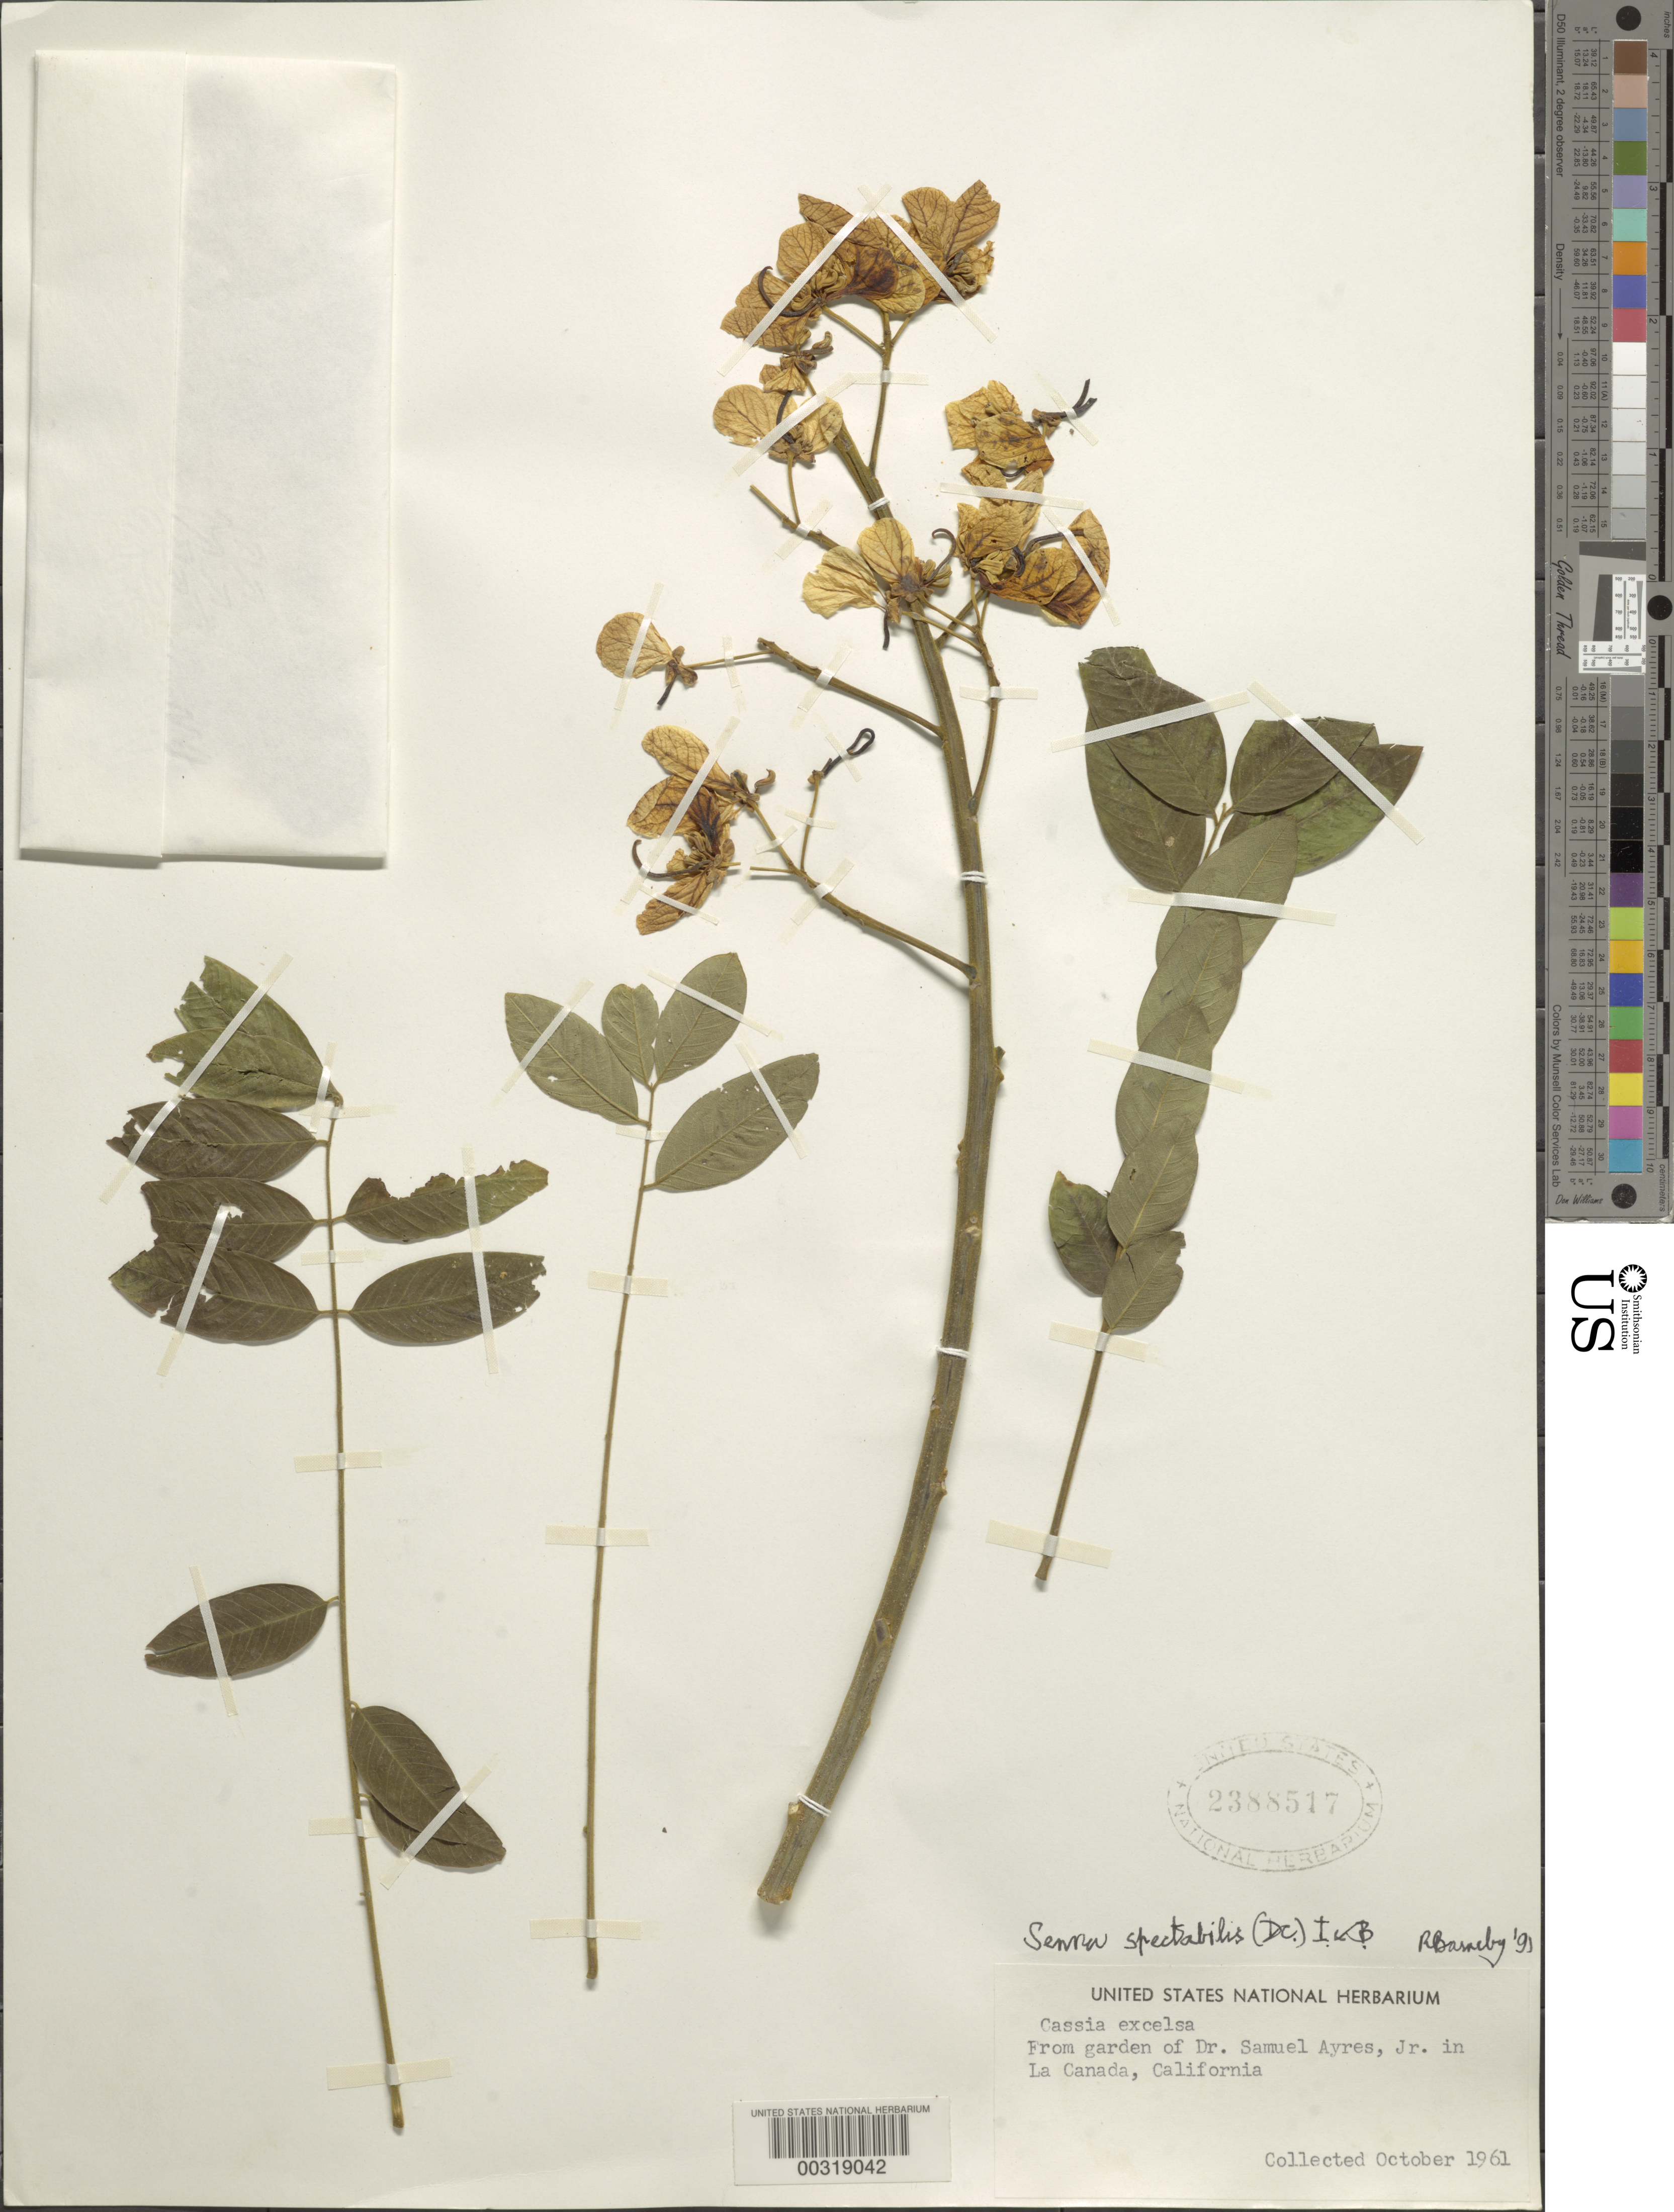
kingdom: Plantae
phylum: Tracheophyta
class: Magnoliopsida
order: Fabales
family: Fabaceae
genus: Senna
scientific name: Senna spectabilis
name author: (DC.) H.S. Irwin & Barneby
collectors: J. N. Rose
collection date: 1969-09-27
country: United States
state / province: Florida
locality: Coconut Grove, former home of David Fairchild, the Kampong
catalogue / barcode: US 2388517